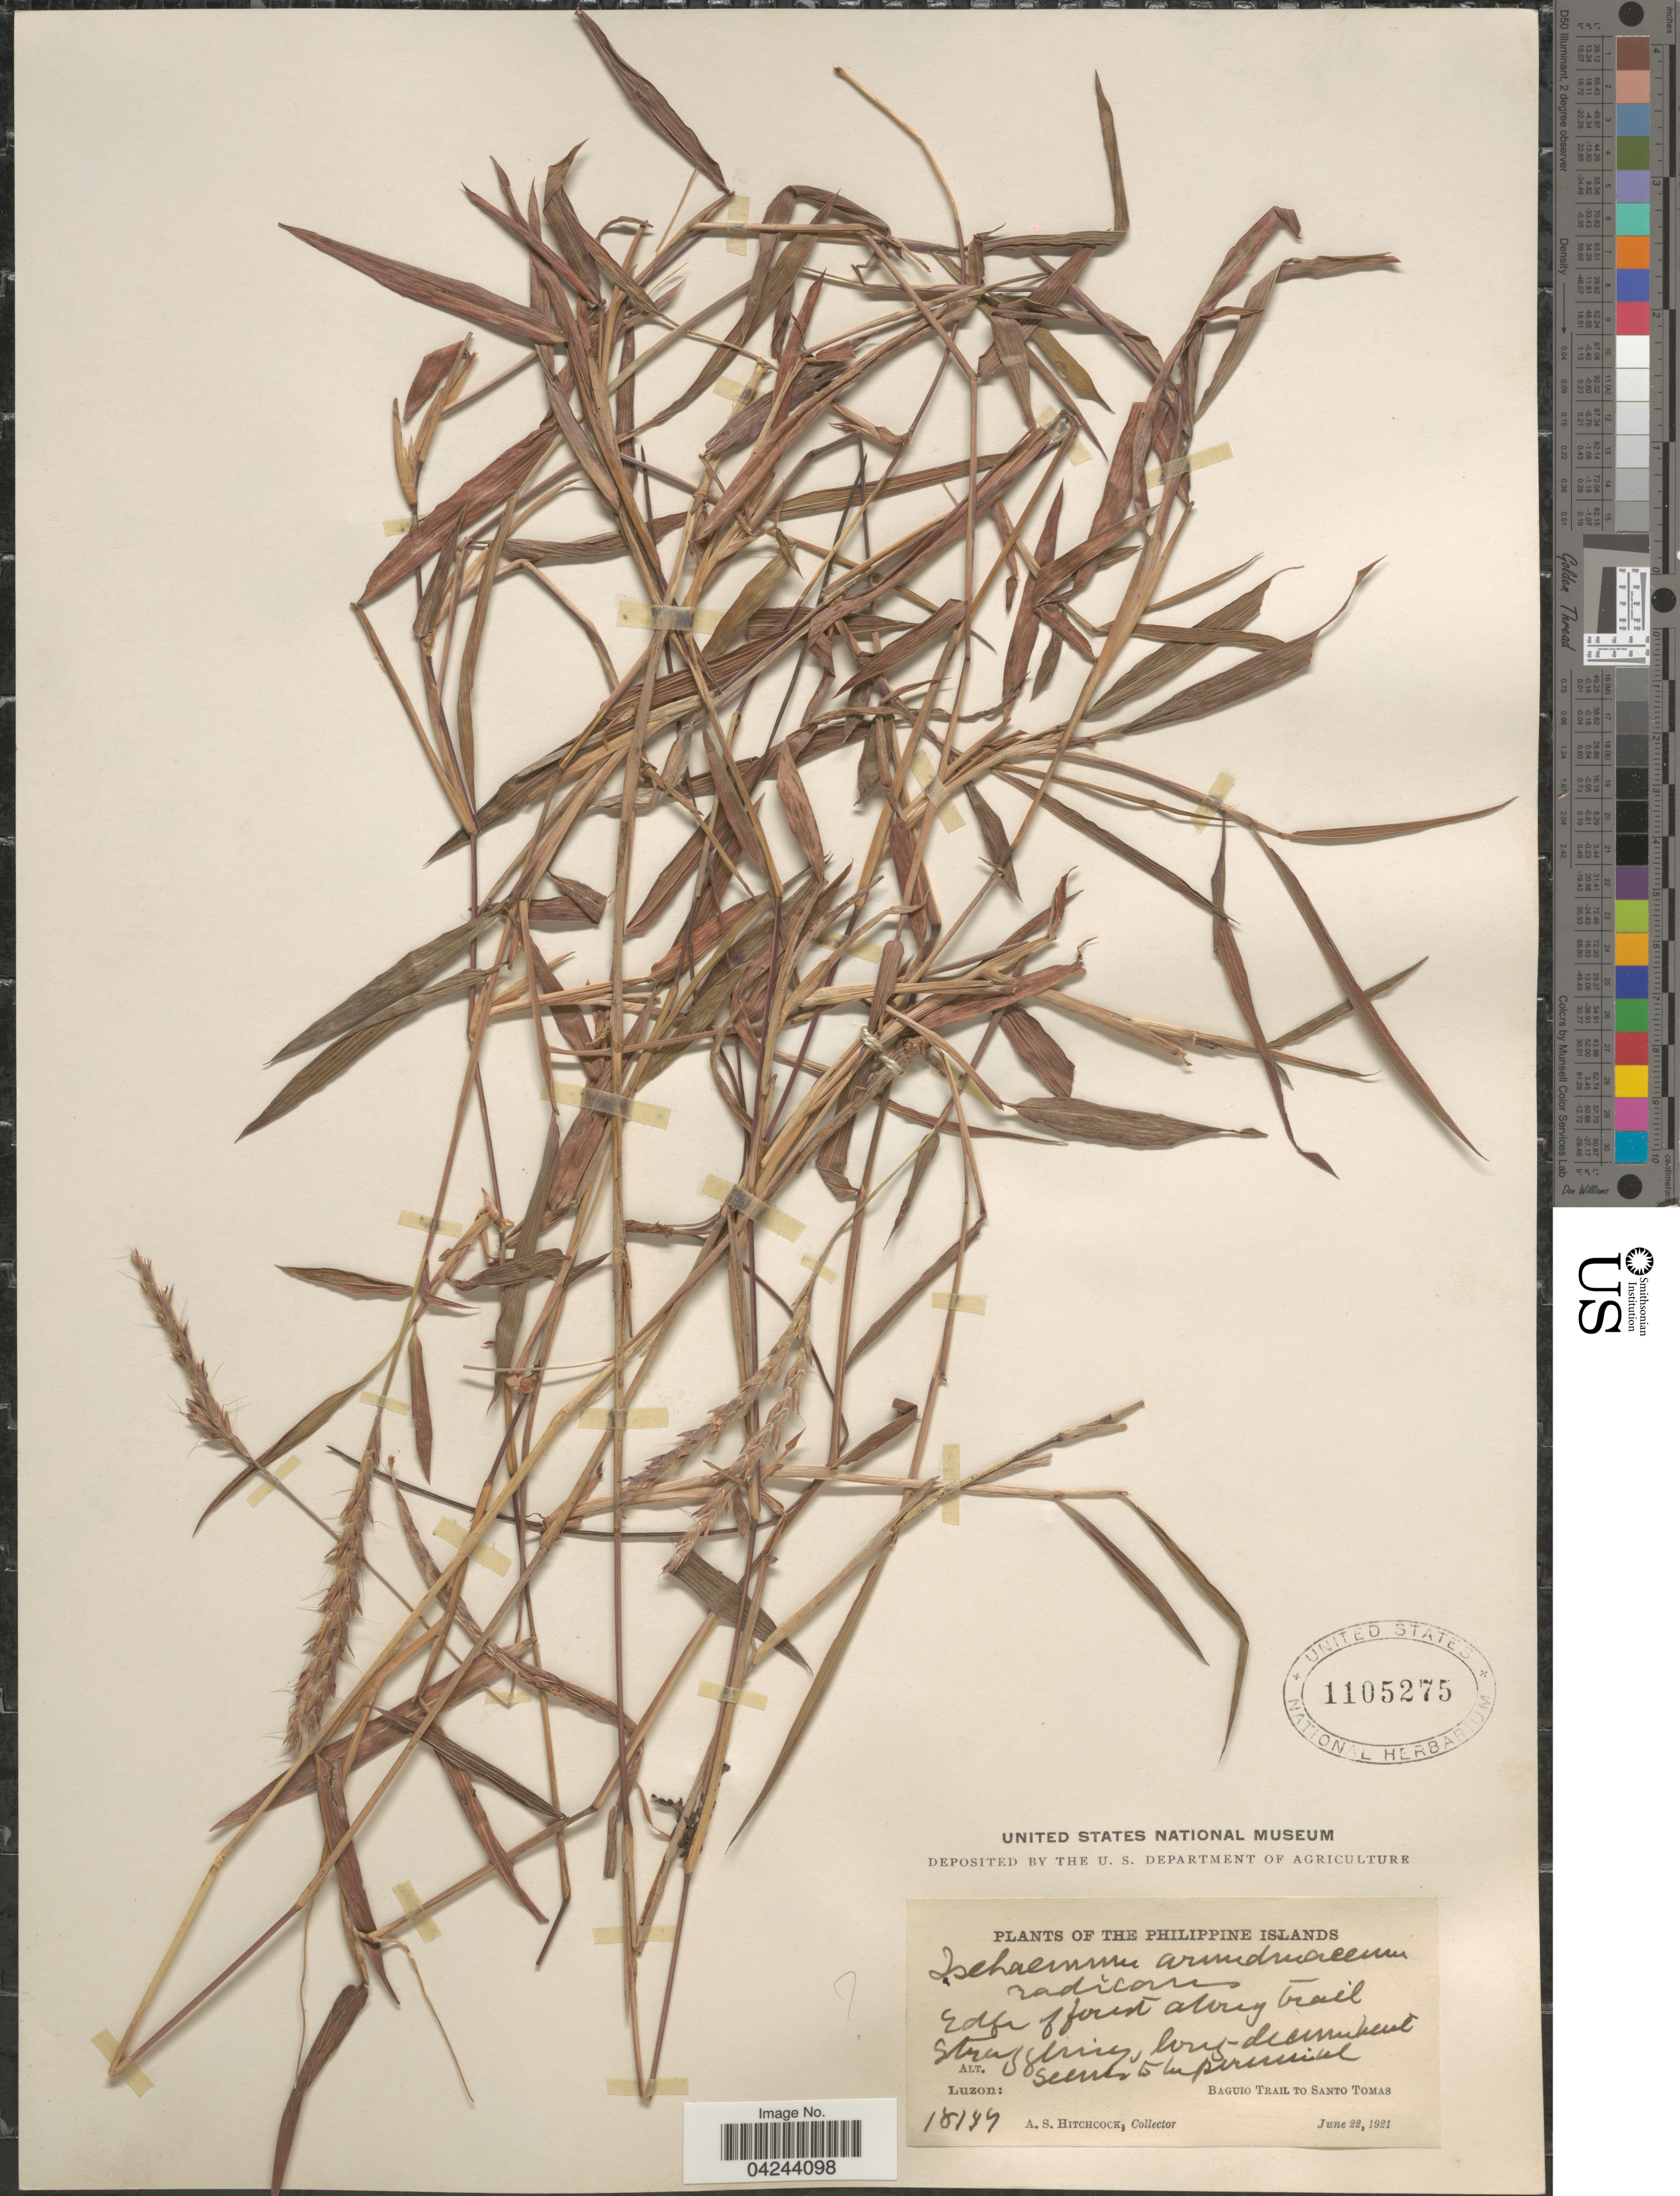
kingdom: Plantae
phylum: Tracheophyta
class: Liliopsida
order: Poales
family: Poaceae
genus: Ischaemum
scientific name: Ischaemum australe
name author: R. Br.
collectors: A. S. Hitchcock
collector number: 18147*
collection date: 1921-06-22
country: Philippines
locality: The Philippine Islands. Luzon. Baguio Trail to Santo Tomas.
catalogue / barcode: US 1105275